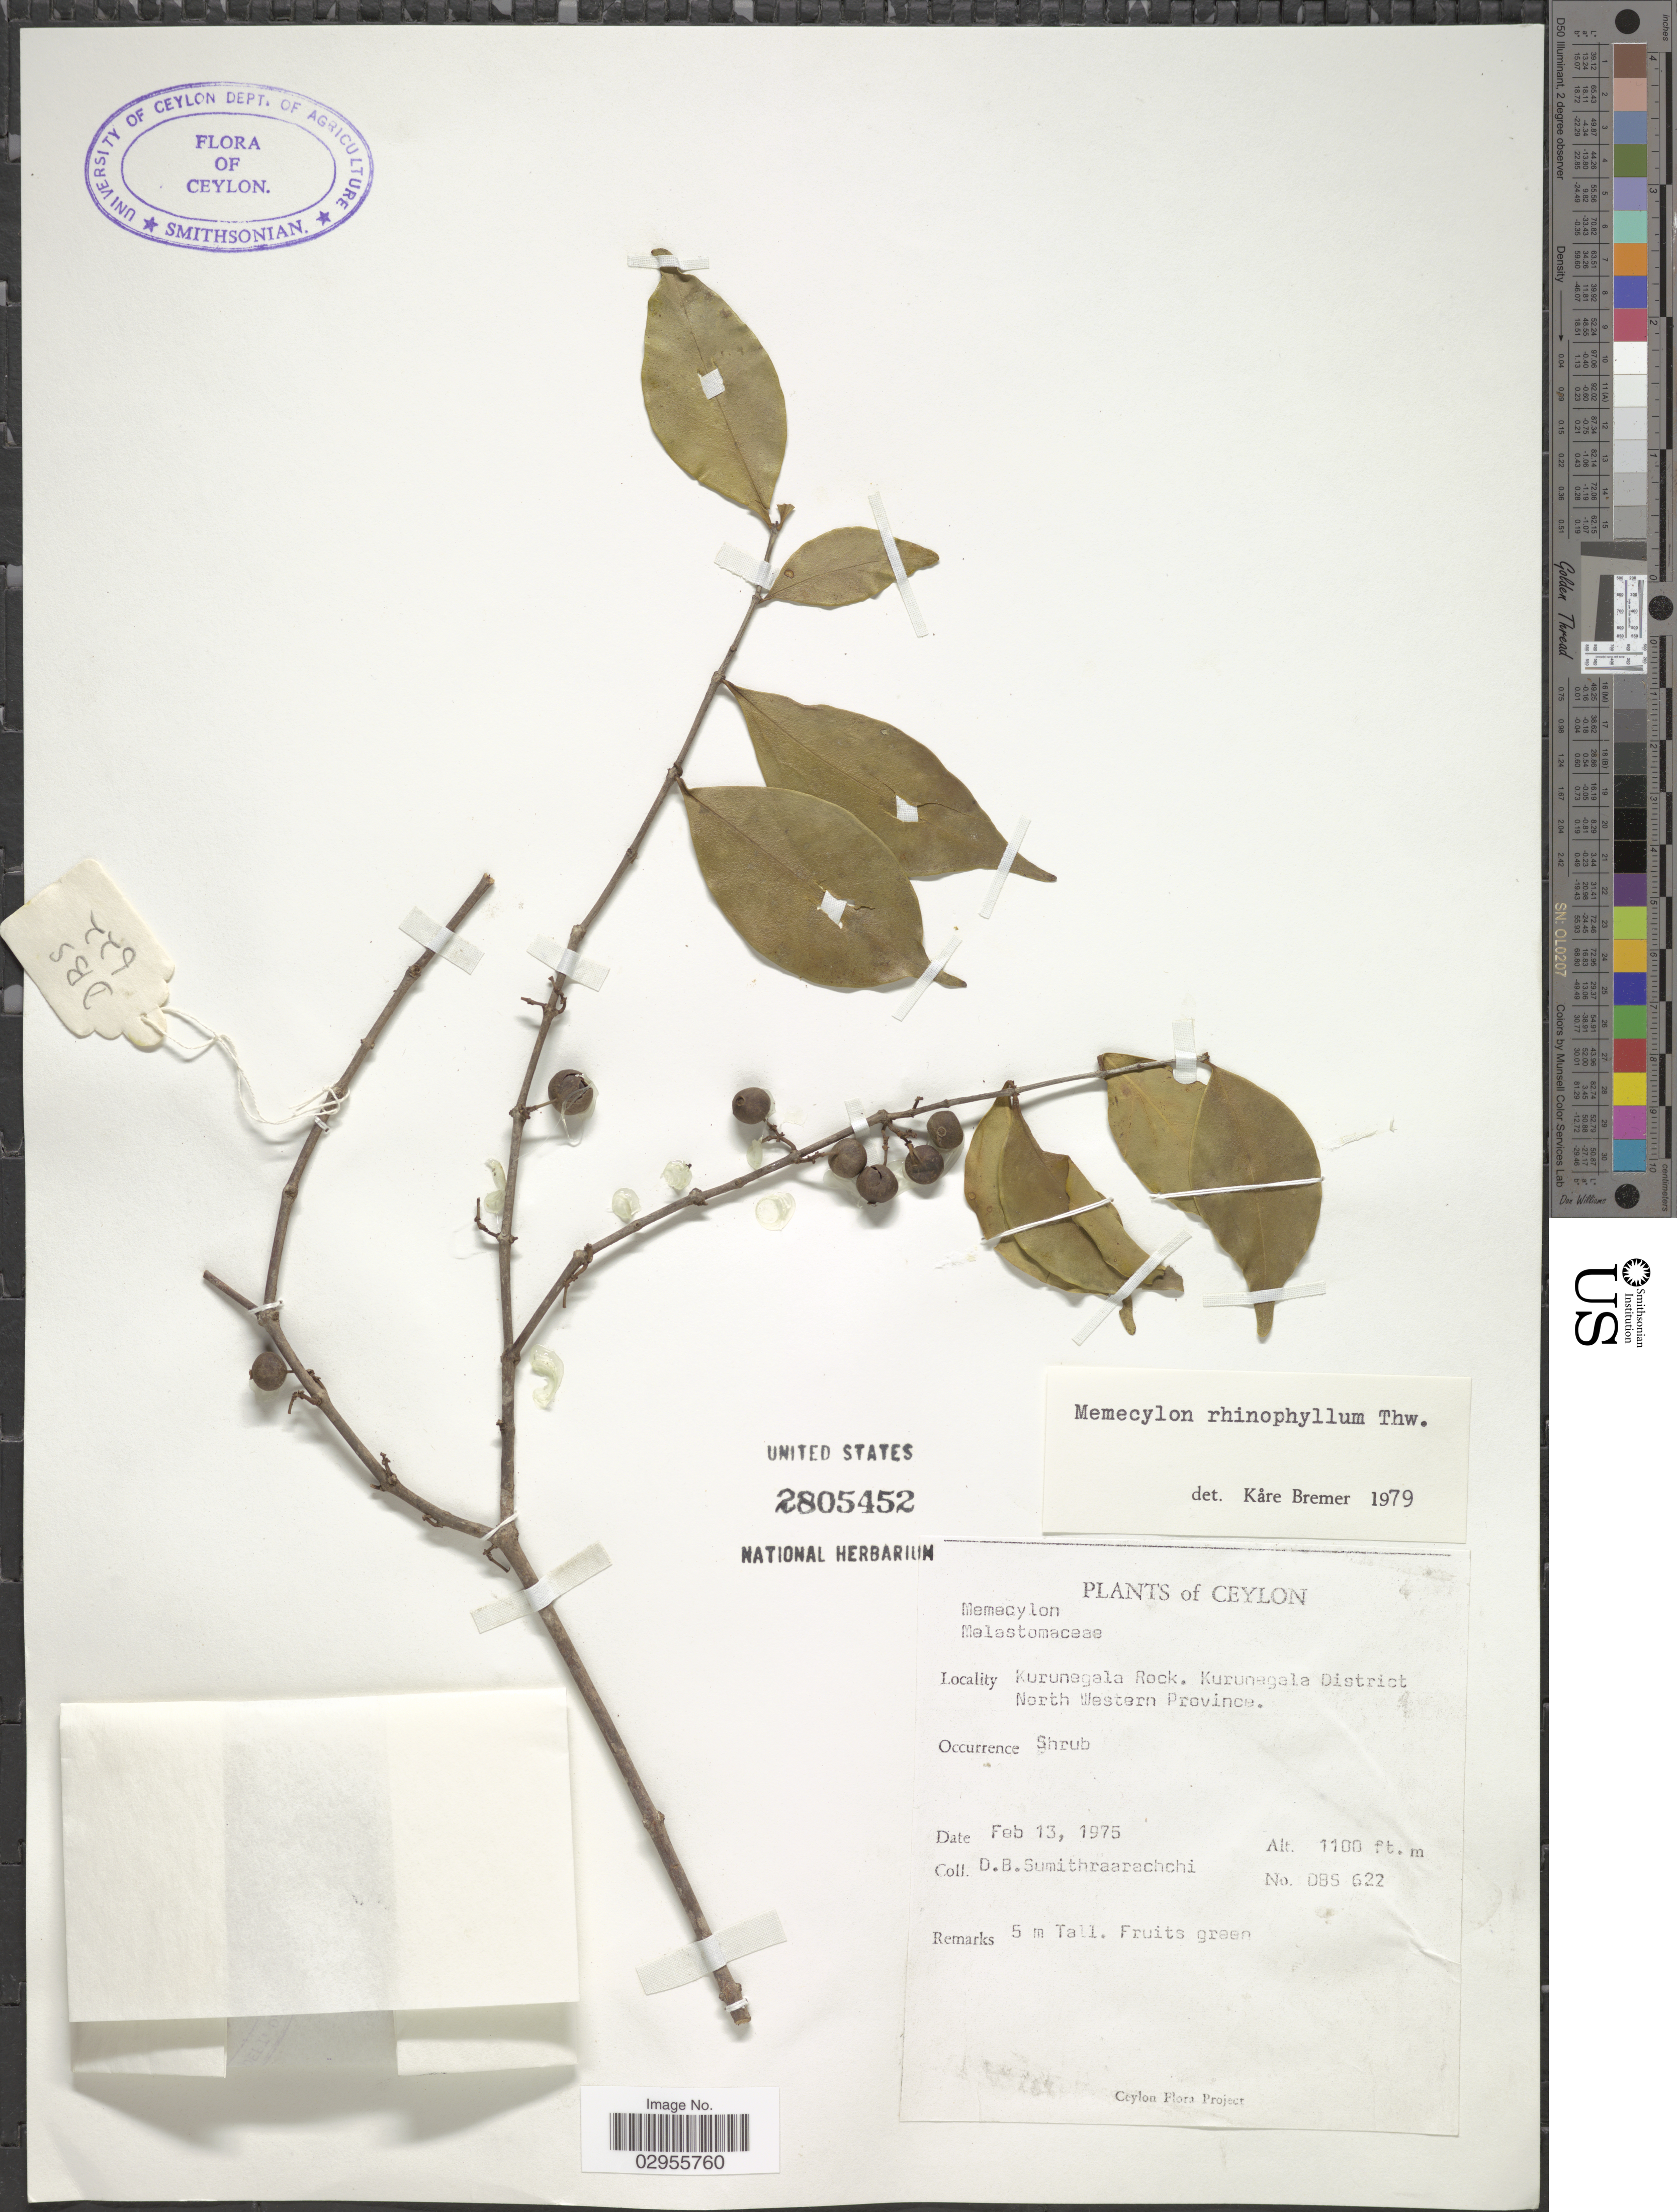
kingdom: Plantae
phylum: Tracheophyta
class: Magnoliopsida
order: Myrtales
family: Melastomataceae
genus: Memecylon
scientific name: Memecylon rhinophyllum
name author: Thwaites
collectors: D. B. Sumithraarachchi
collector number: DBS622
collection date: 1975-02-13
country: Sri Lanka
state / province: North Western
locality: Ceylon, Kurunegala Rock. Kurunegala District.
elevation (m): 335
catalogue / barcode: US 2805452